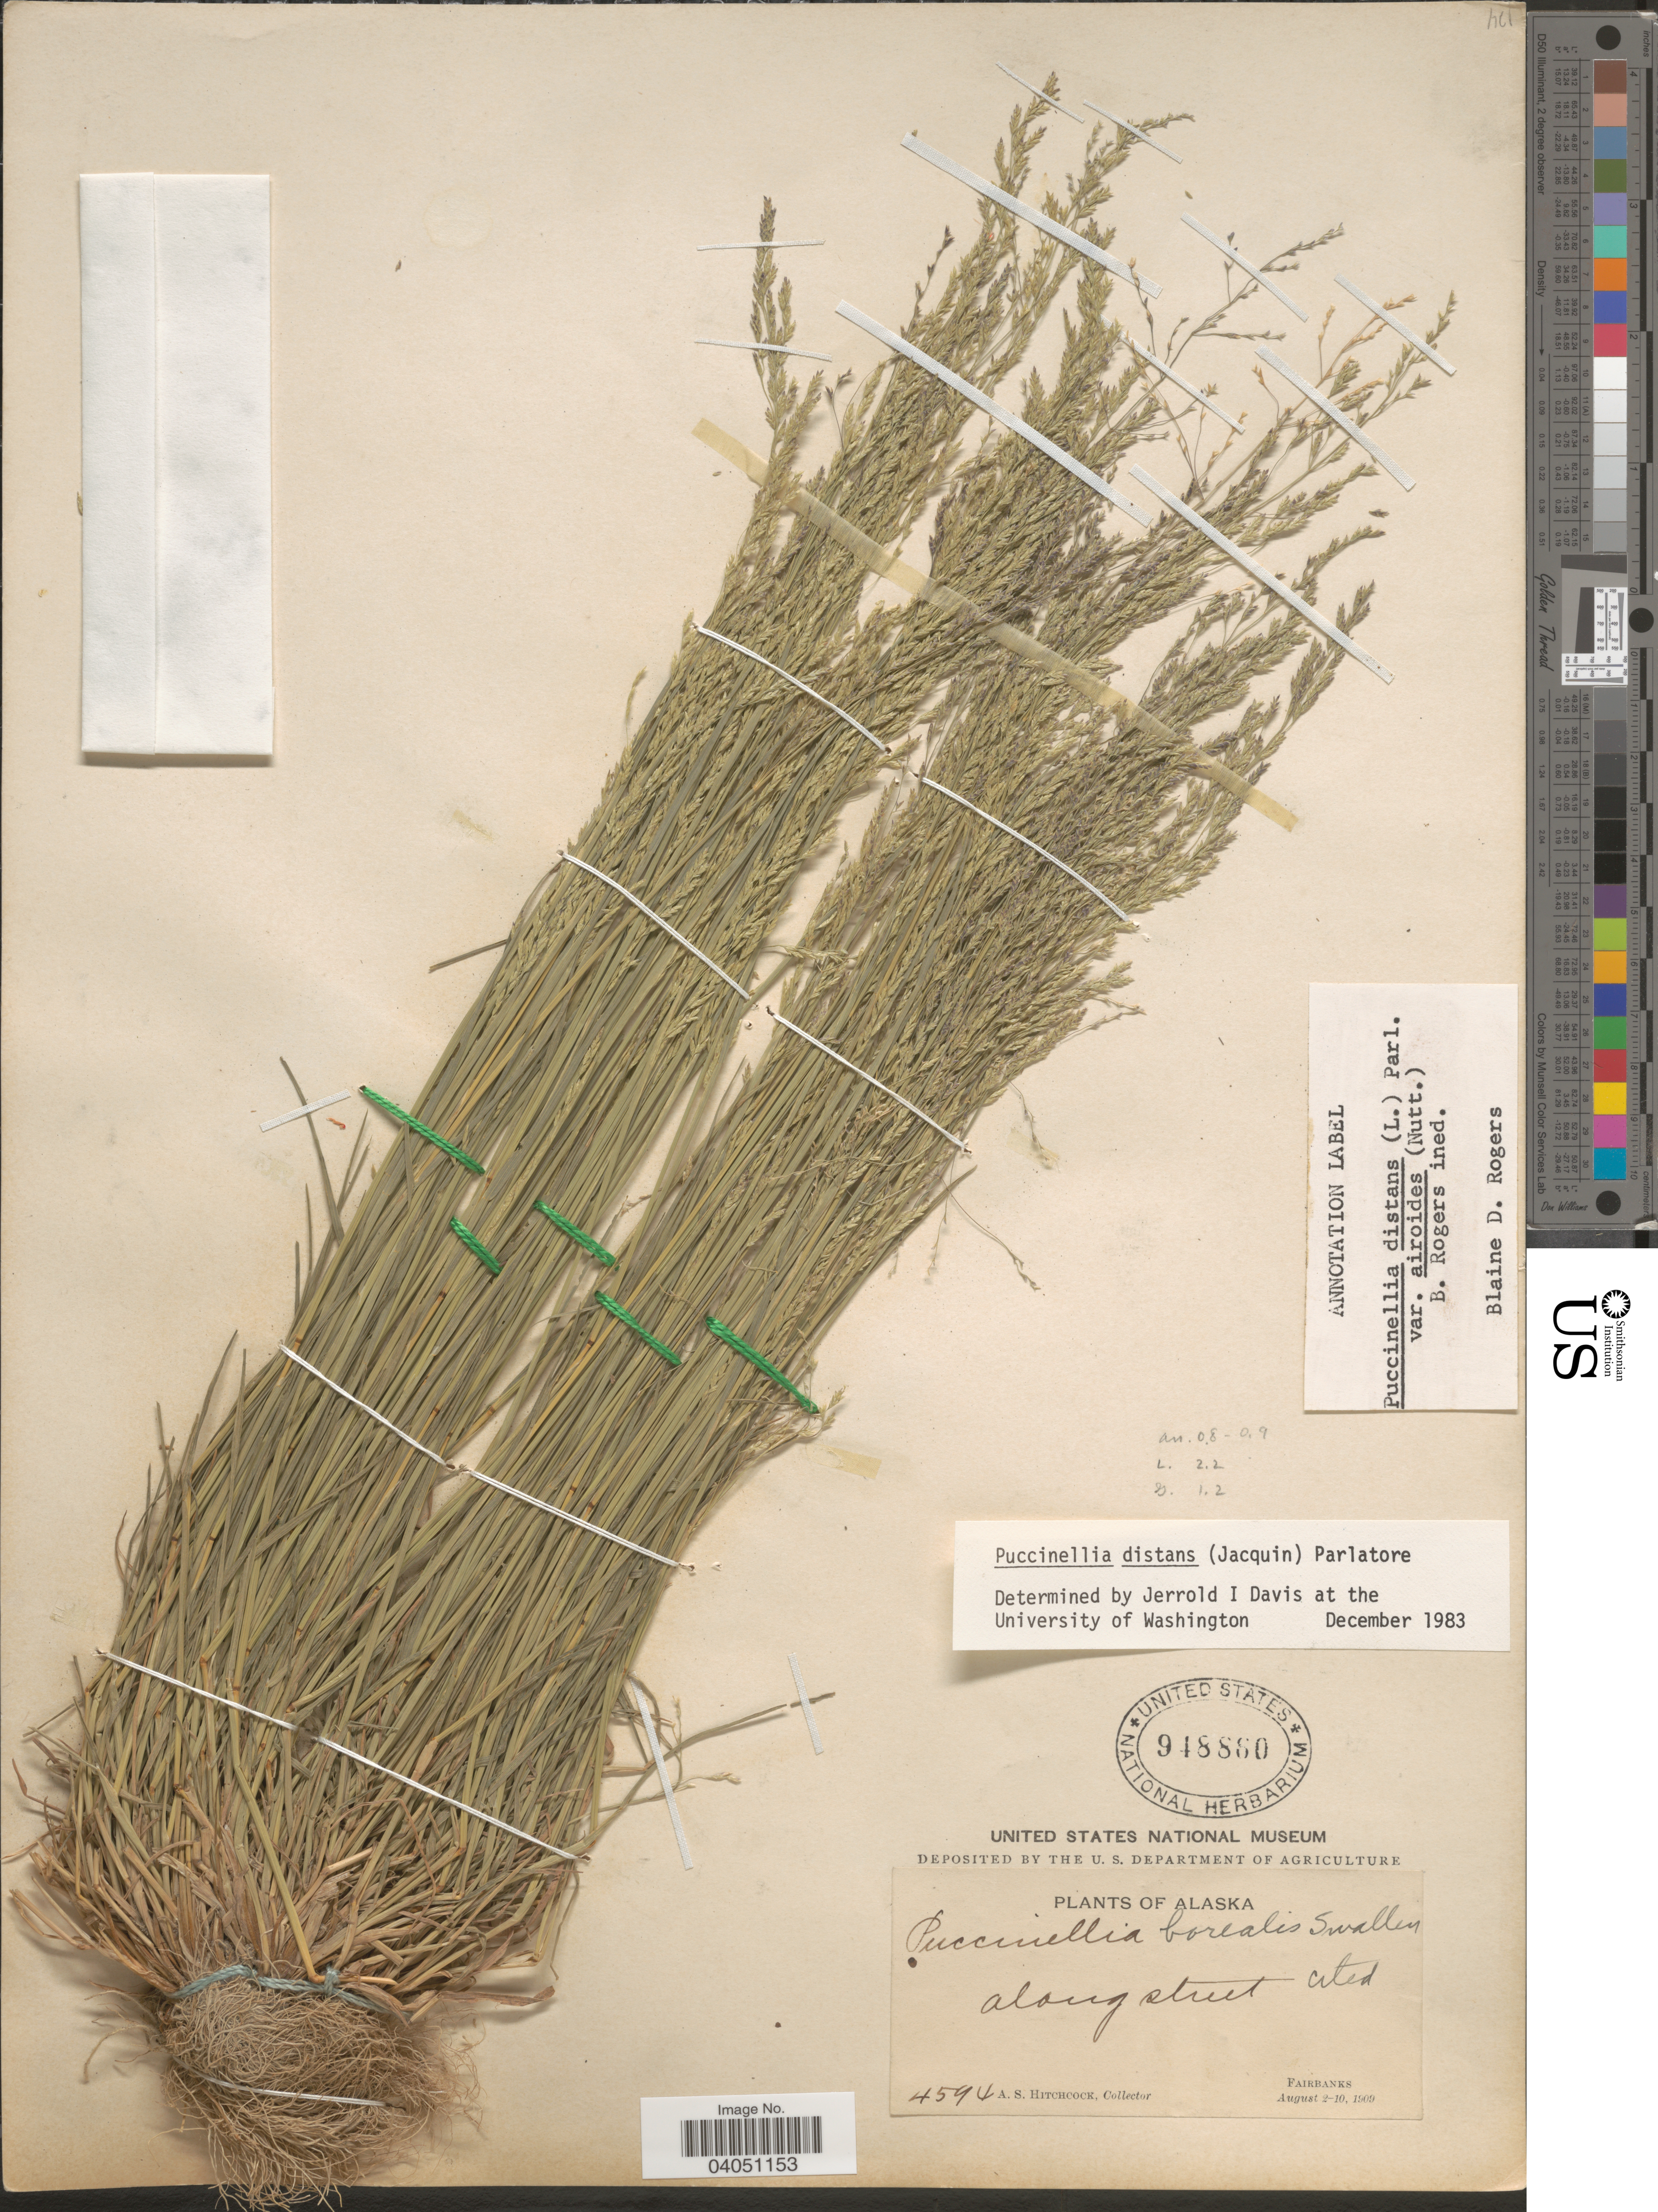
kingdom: Plantae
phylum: Tracheophyta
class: Liliopsida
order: Poales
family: Poaceae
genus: Puccinellia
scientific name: Puccinellia distans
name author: (Jacq.) Parl.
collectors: A. S. Hitchcock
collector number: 4594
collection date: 1909-08-02/1909-08-10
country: United States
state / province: Alaska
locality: Along street. Fairbanks.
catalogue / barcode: US 948860